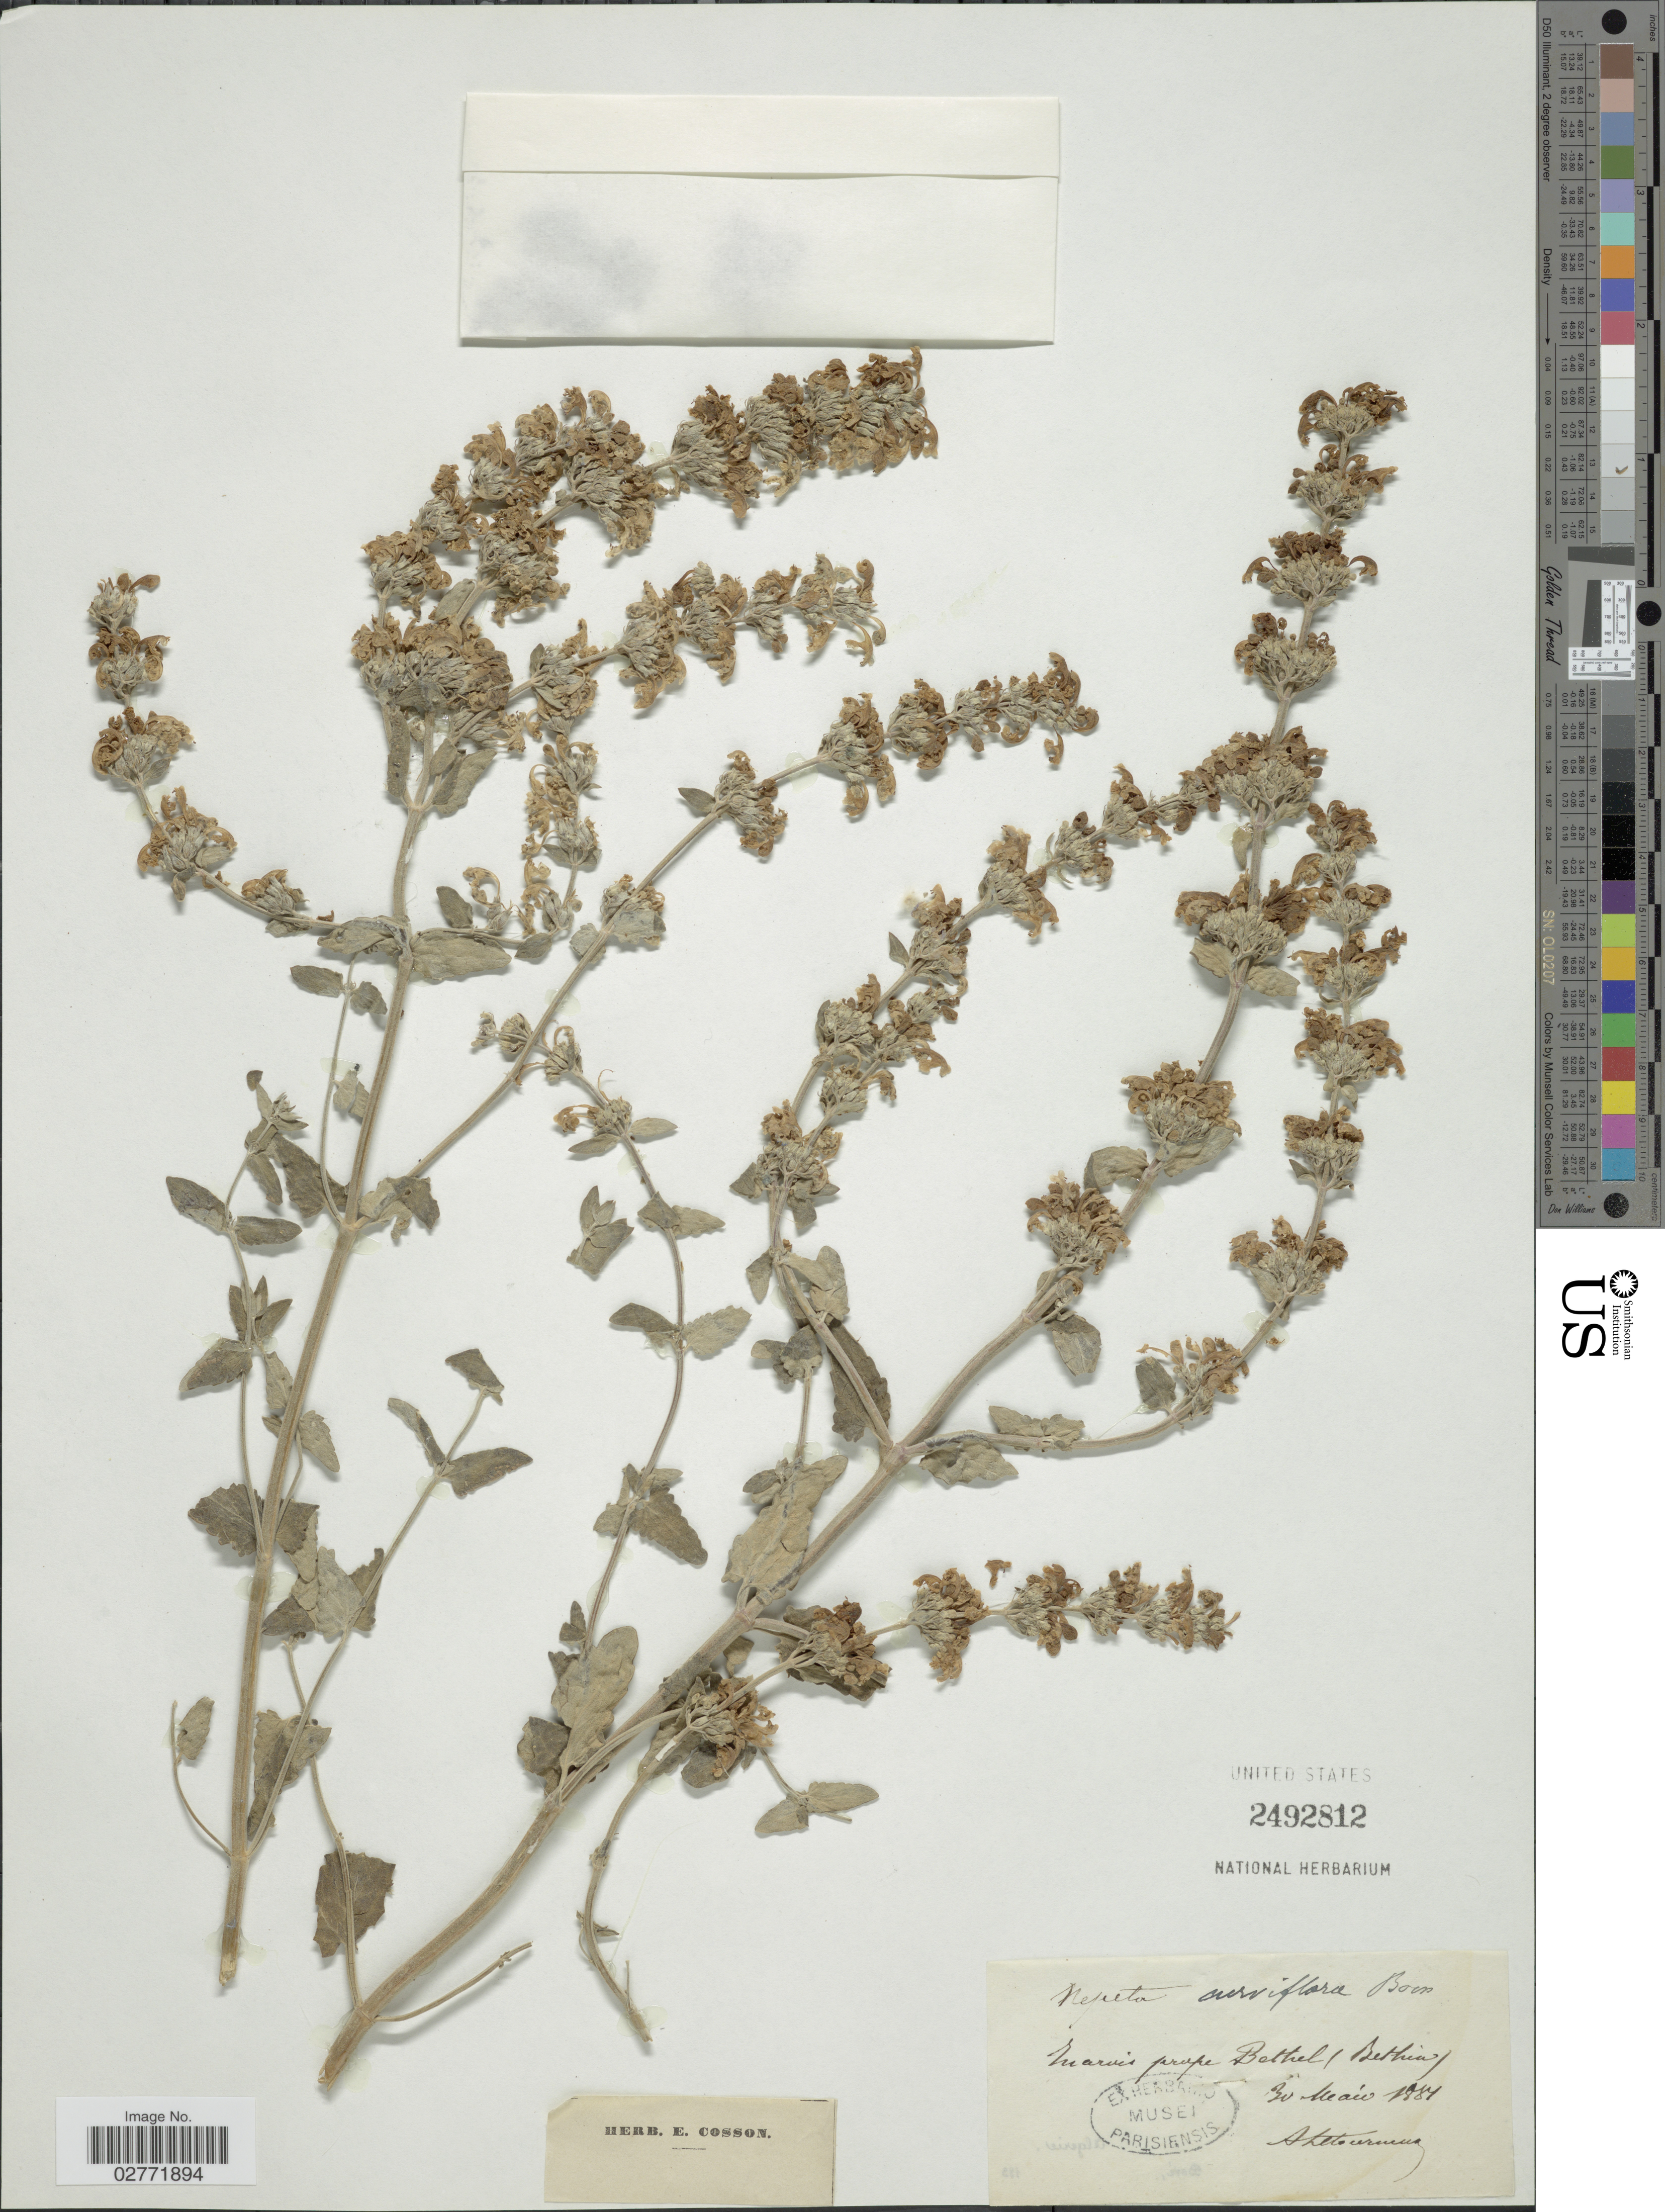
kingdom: Plantae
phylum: Tracheophyta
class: Magnoliopsida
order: Lamiales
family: Lamiaceae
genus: Nepeta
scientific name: Nepeta curviflora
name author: Boiss.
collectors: A. Letourneux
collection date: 1884-05-30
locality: In arvis prope Bethel (Bethia).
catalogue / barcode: US 2492812